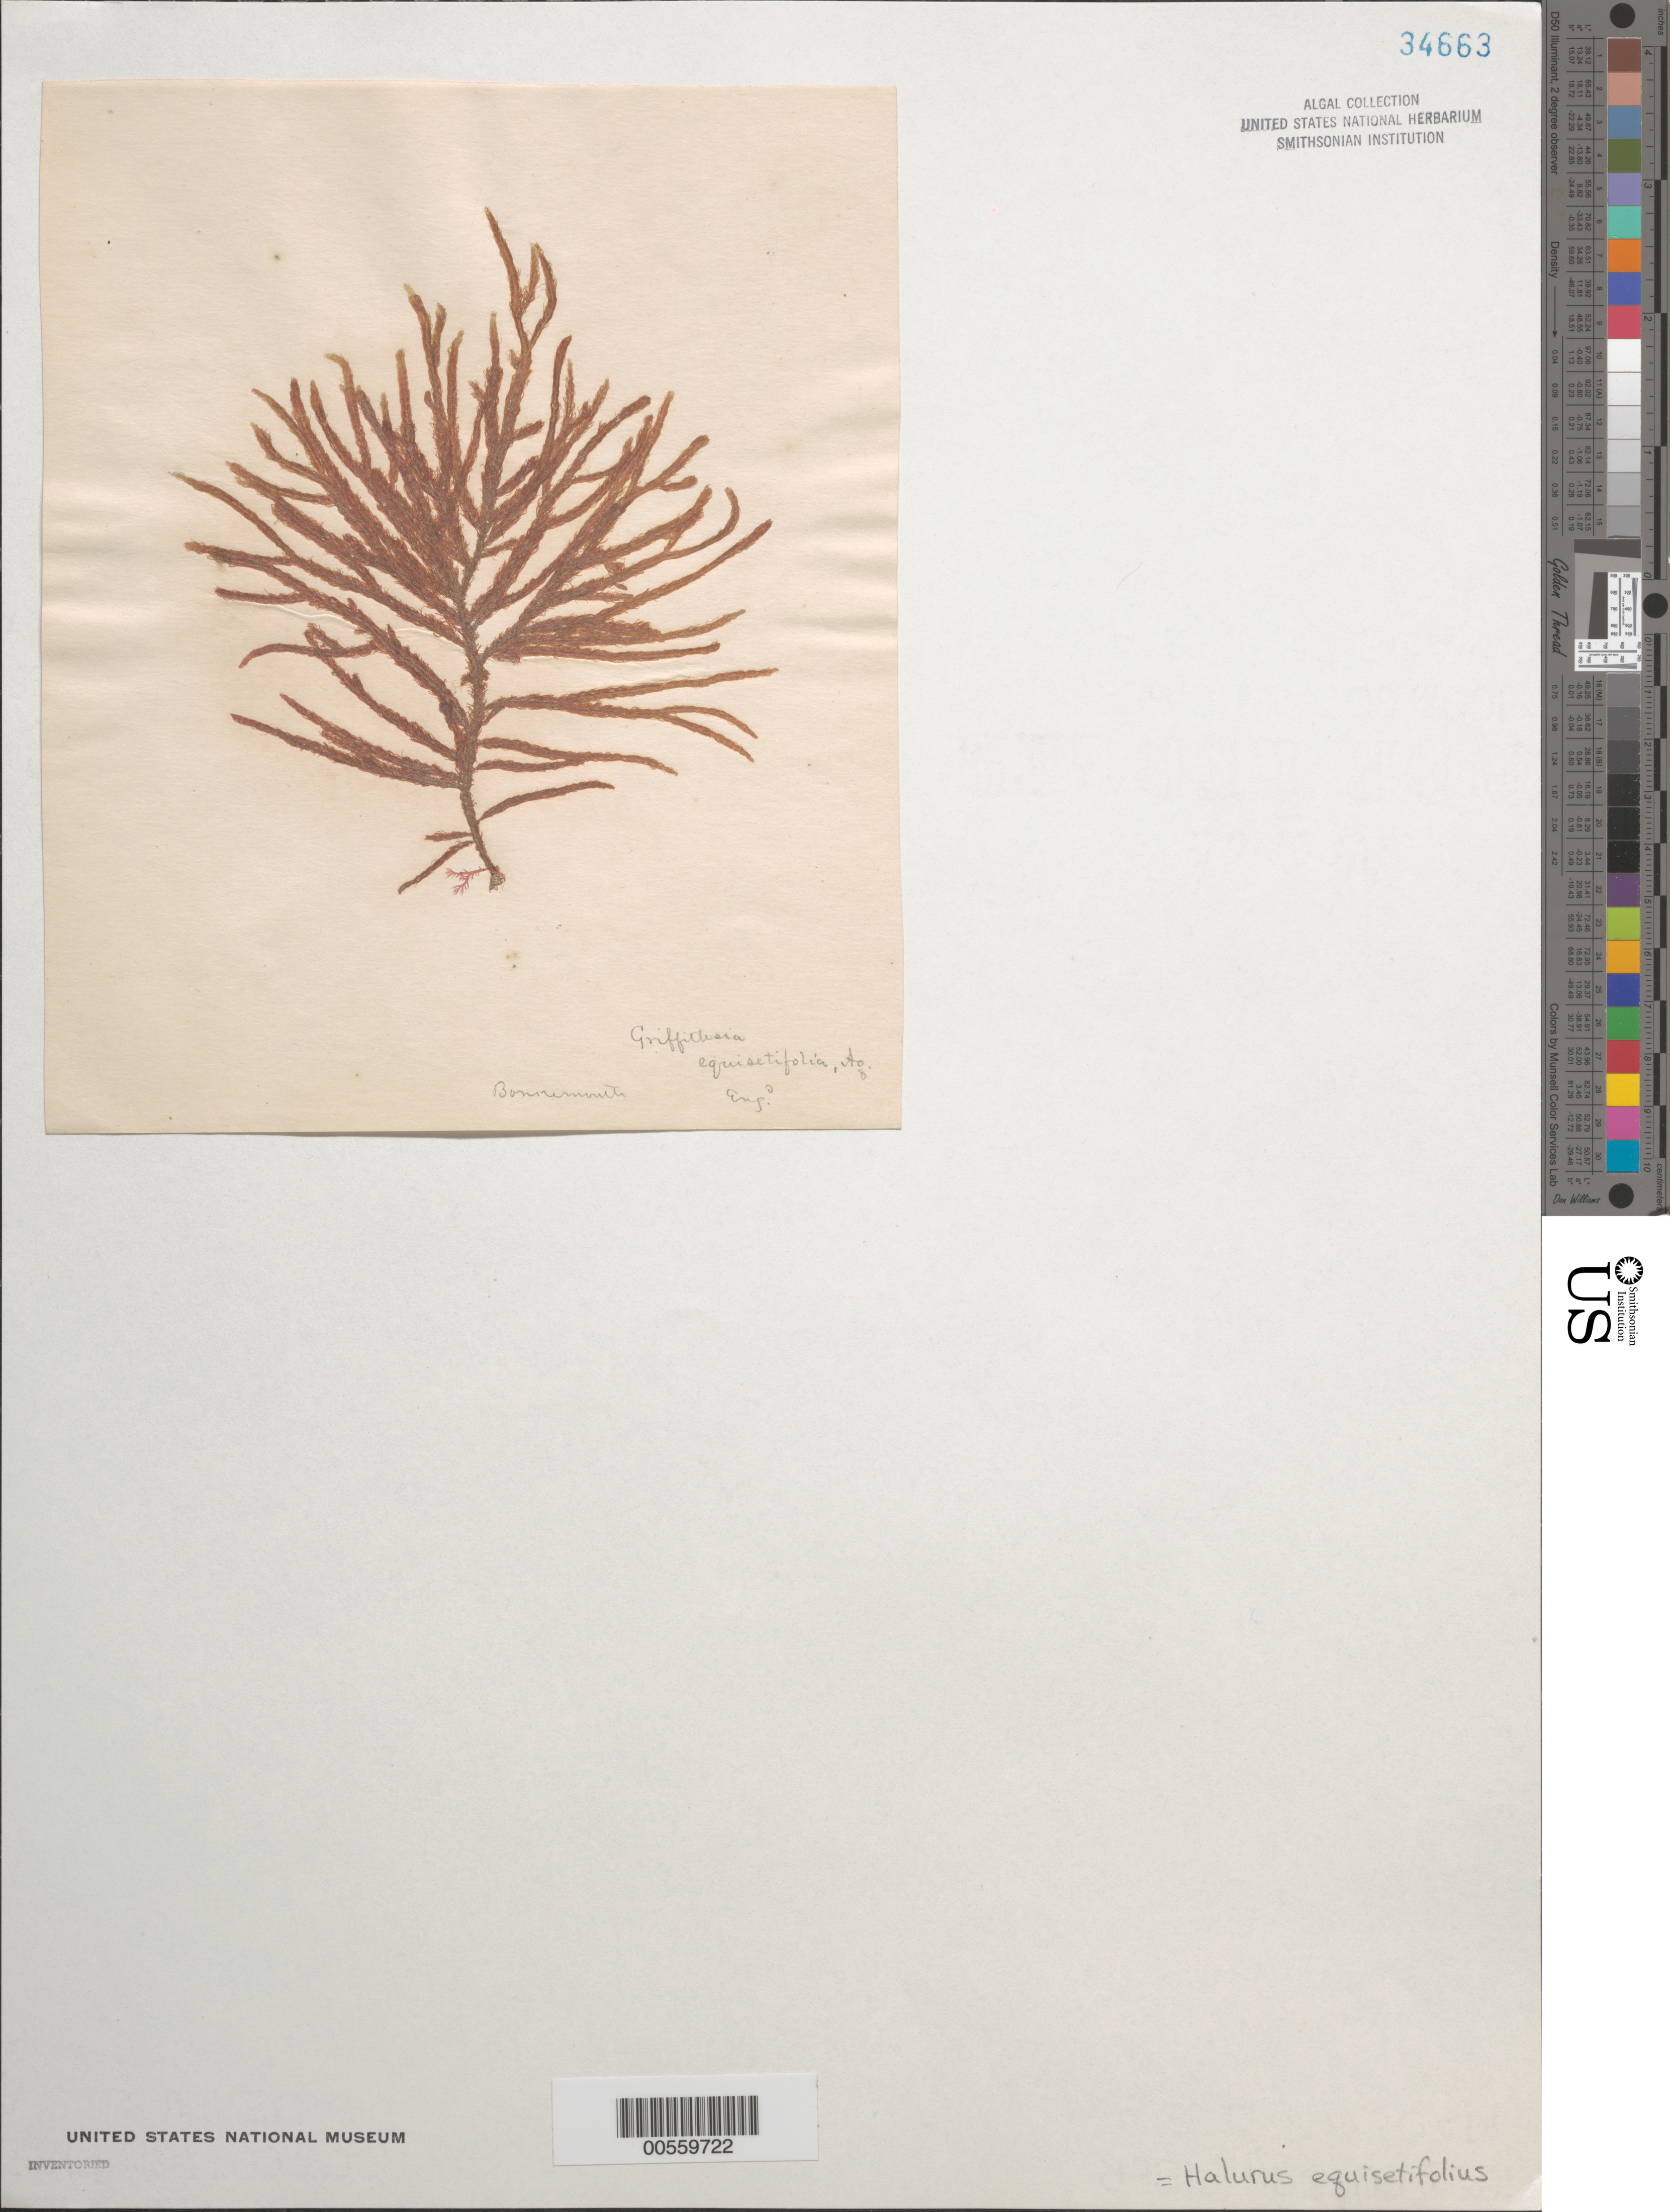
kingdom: Plantae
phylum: Rhodophyta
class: Florideophyceae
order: Ceramiales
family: Wrangeliaceae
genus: Halurus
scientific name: Halurus equisetifolius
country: United Kingdom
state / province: England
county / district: Hampshire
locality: Bournemouth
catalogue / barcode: US 34663